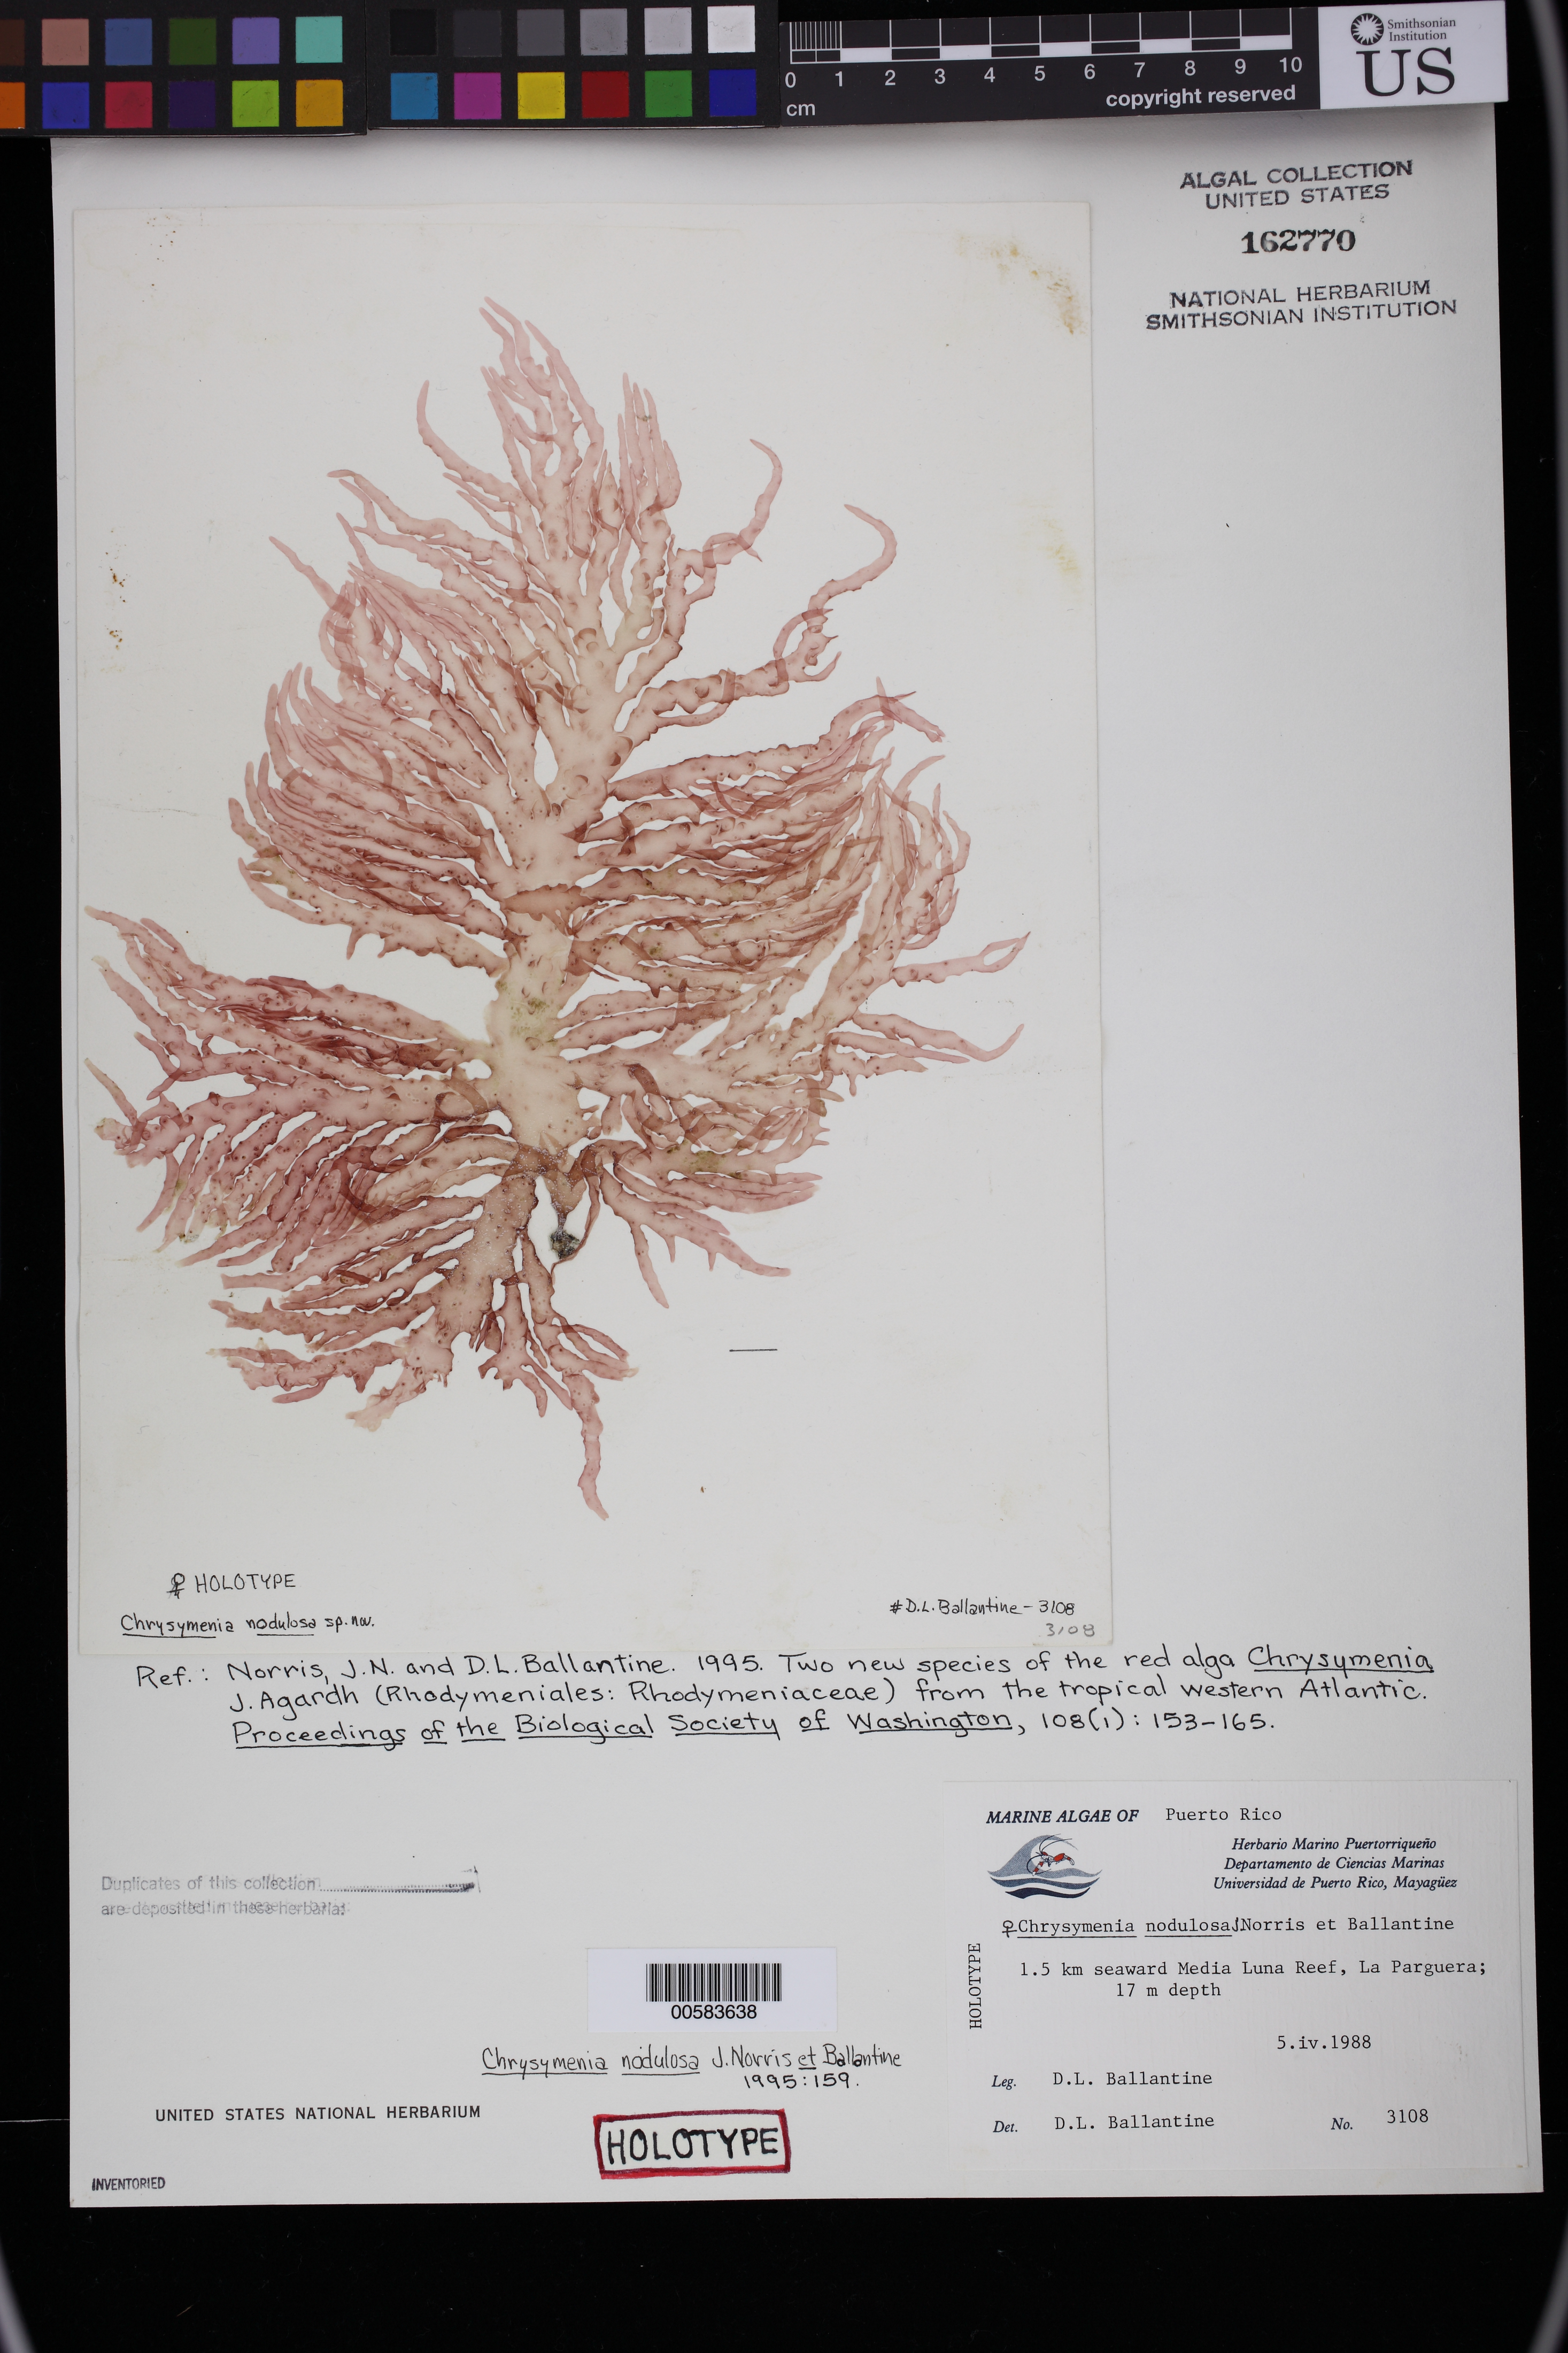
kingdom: Plantae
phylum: Rhodophyta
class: Florideophyceae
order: Rhodymeniales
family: Rhodymeniaceae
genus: Chrysymenia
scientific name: Chrysymenia nodulosa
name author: J.N. Norris & D.L. Ballant.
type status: Holotype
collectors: D.L. Ballantine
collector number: DLB 3108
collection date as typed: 05 Apr 1988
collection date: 1988-04-05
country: Puerto Rico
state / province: Lajas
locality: La Parguera, 1.5 km seaward Media Luna Reef.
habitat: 17 m depth.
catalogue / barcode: US 162770